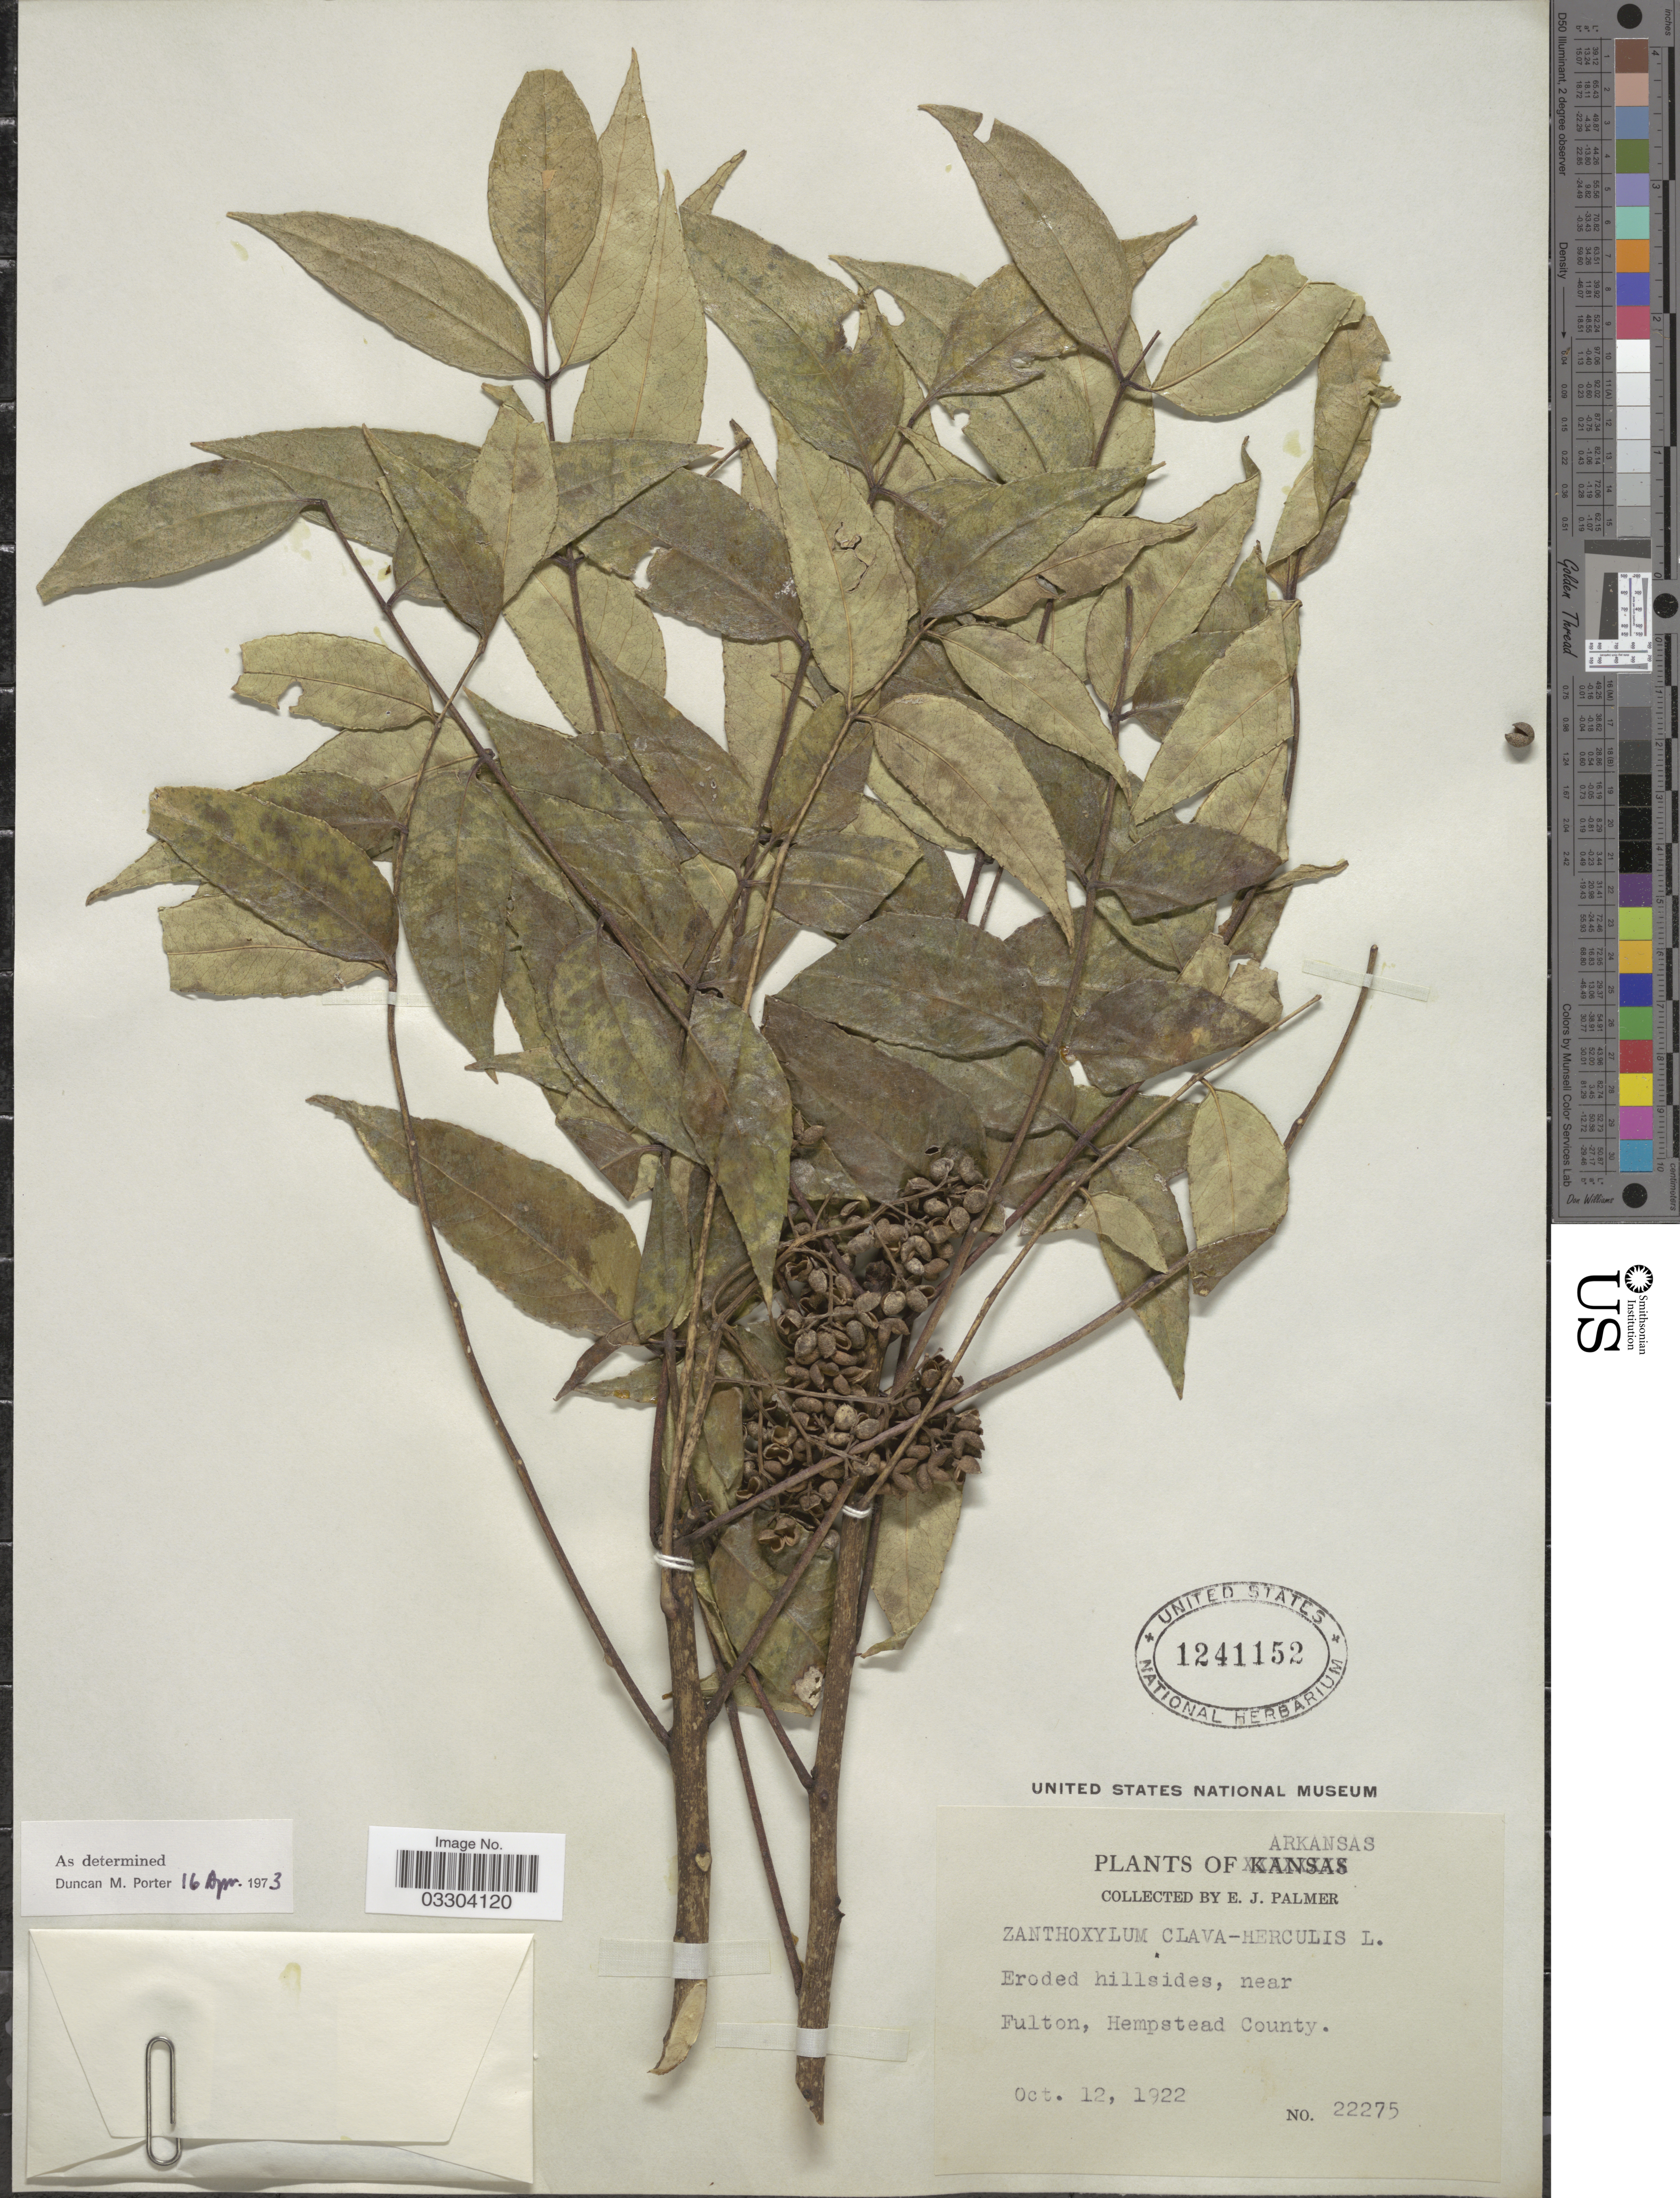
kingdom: Plantae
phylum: Tracheophyta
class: Magnoliopsida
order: Sapindales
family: Rutaceae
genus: Zanthoxylum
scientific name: Zanthoxylum clava-herculis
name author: L.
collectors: E. J. Palmer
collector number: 22275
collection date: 1922-10-12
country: United States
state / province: Arkansas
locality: Eroded hillsides, near Fulton, Hempstead County.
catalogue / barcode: US 1241152